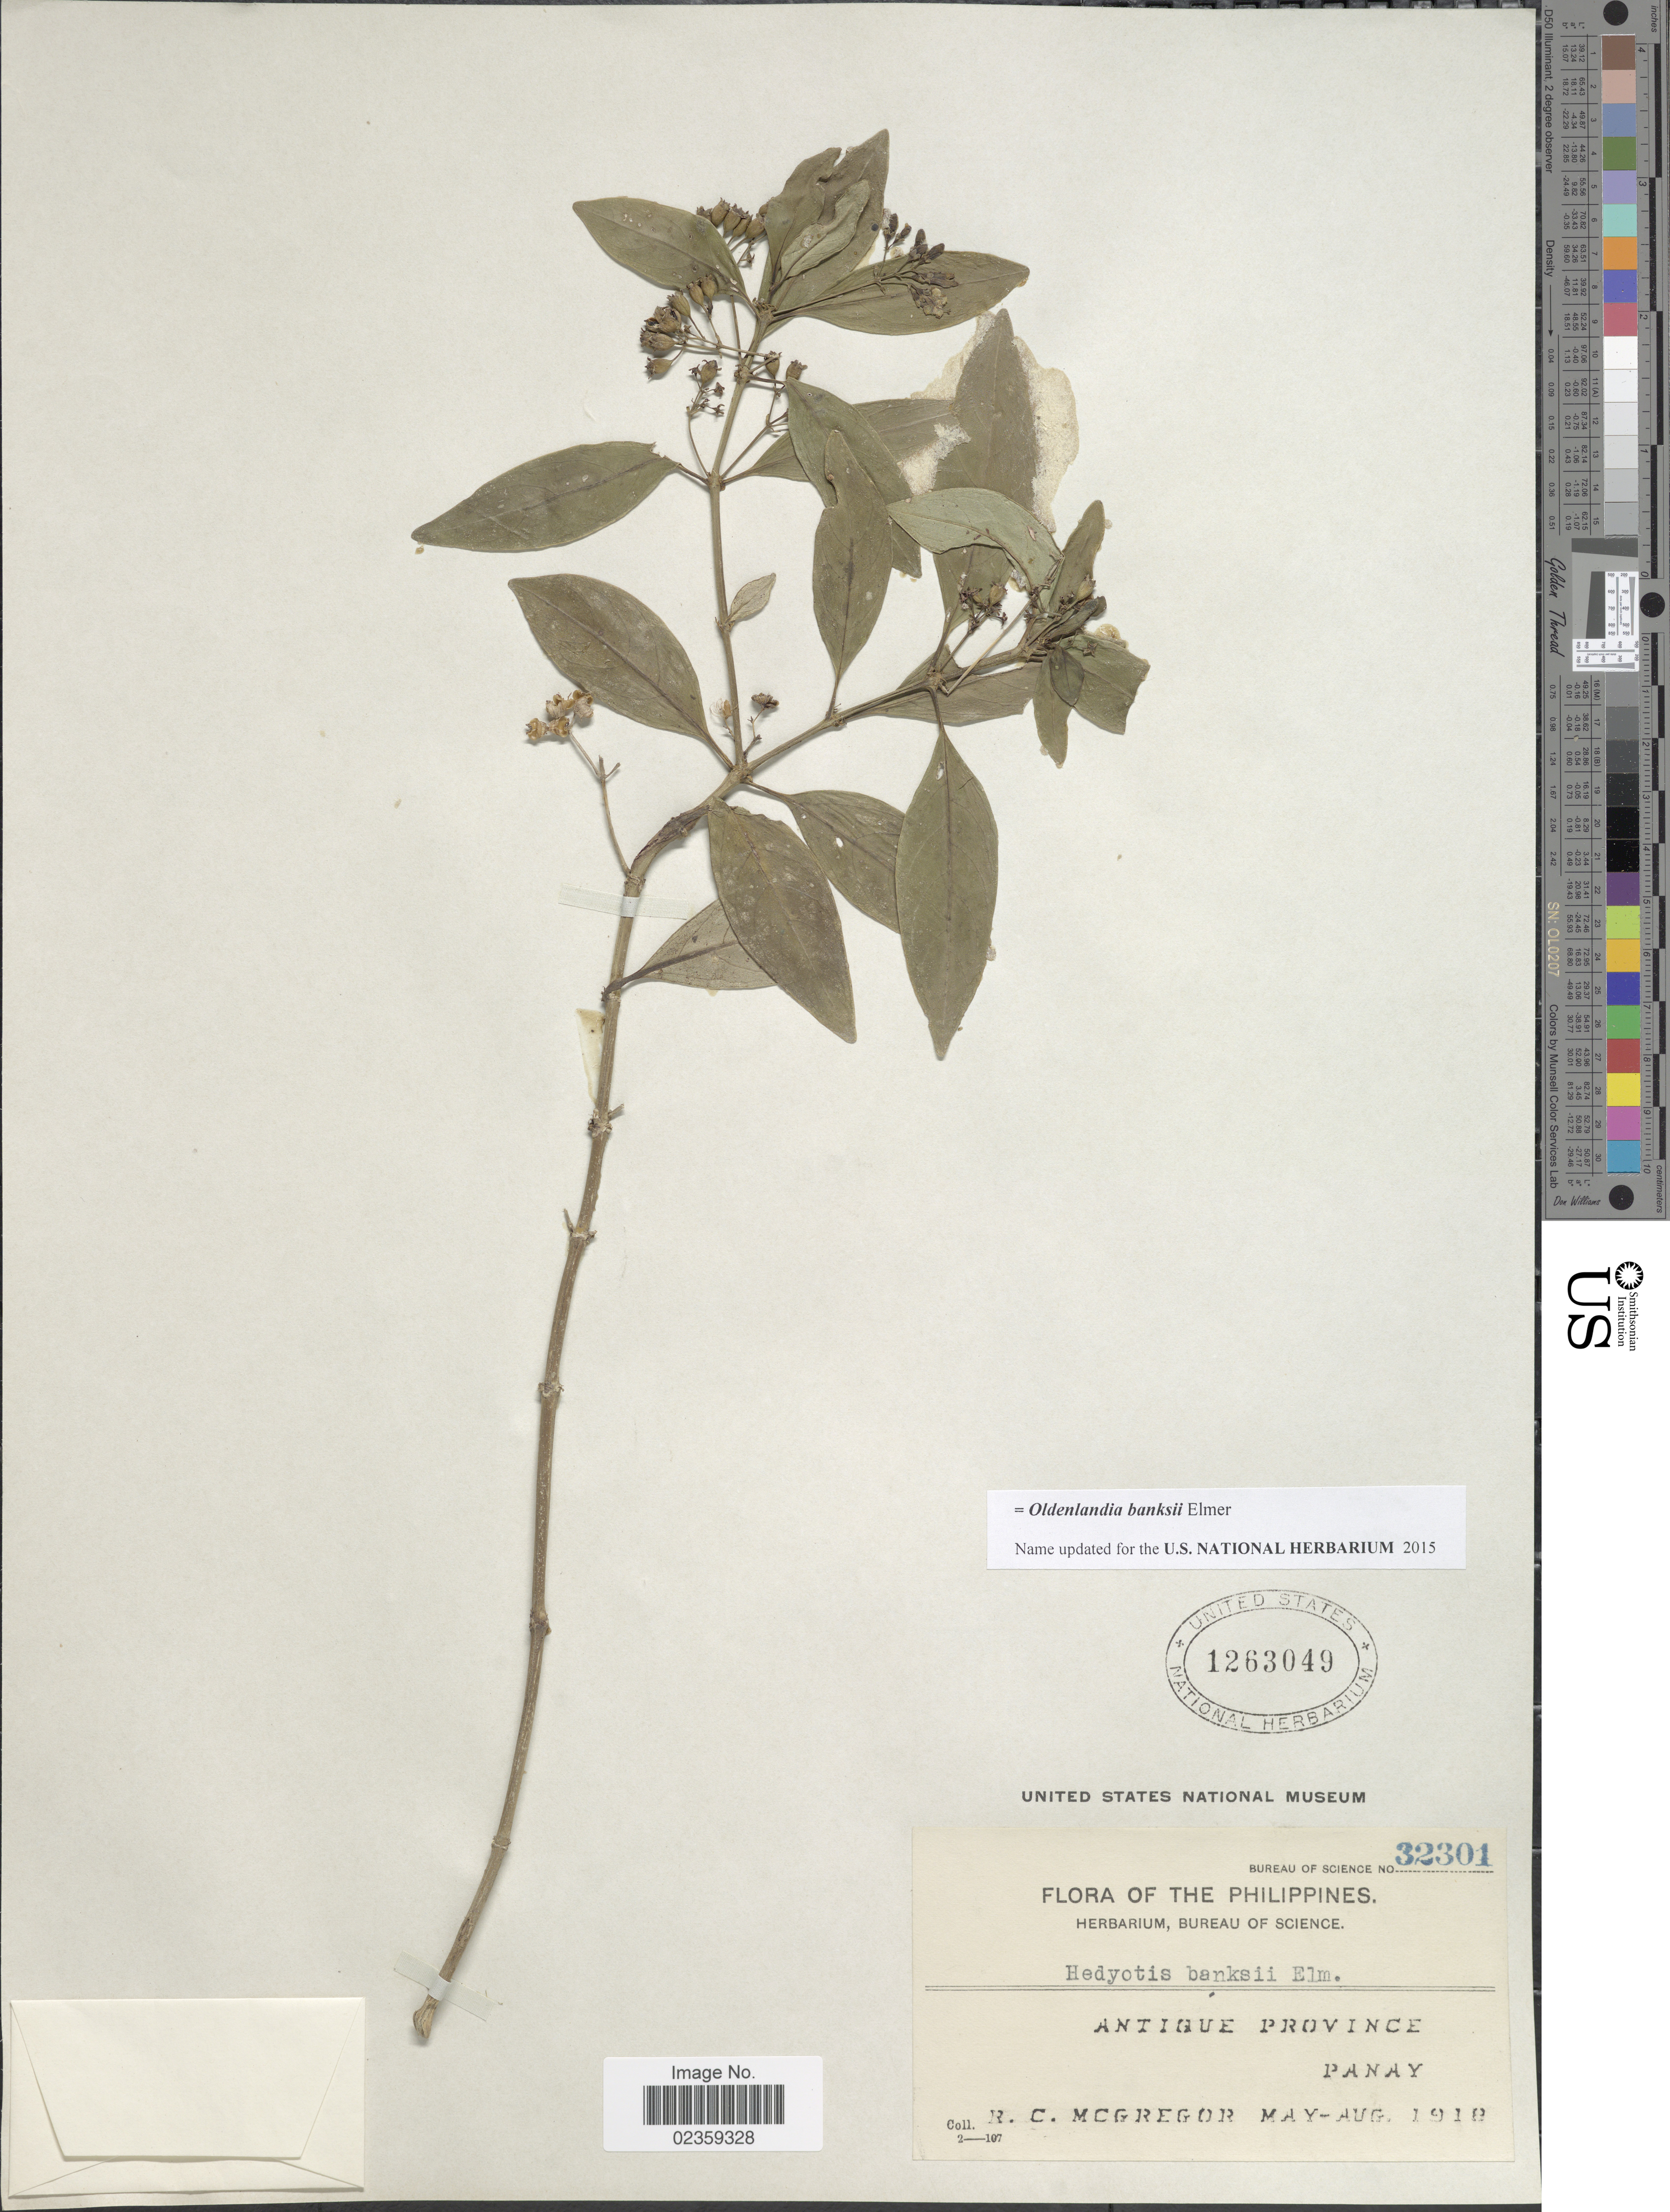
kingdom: Plantae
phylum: Tracheophyta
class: Magnoliopsida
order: Gentianales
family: Rubiaceae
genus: Oldenlandia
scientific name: Oldenlandia banksii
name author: Elmer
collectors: R. C. McGregor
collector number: Bureau of Science 32301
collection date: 1918-05/1918-08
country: Philippines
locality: Antique Province. Panay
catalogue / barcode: US 1263049